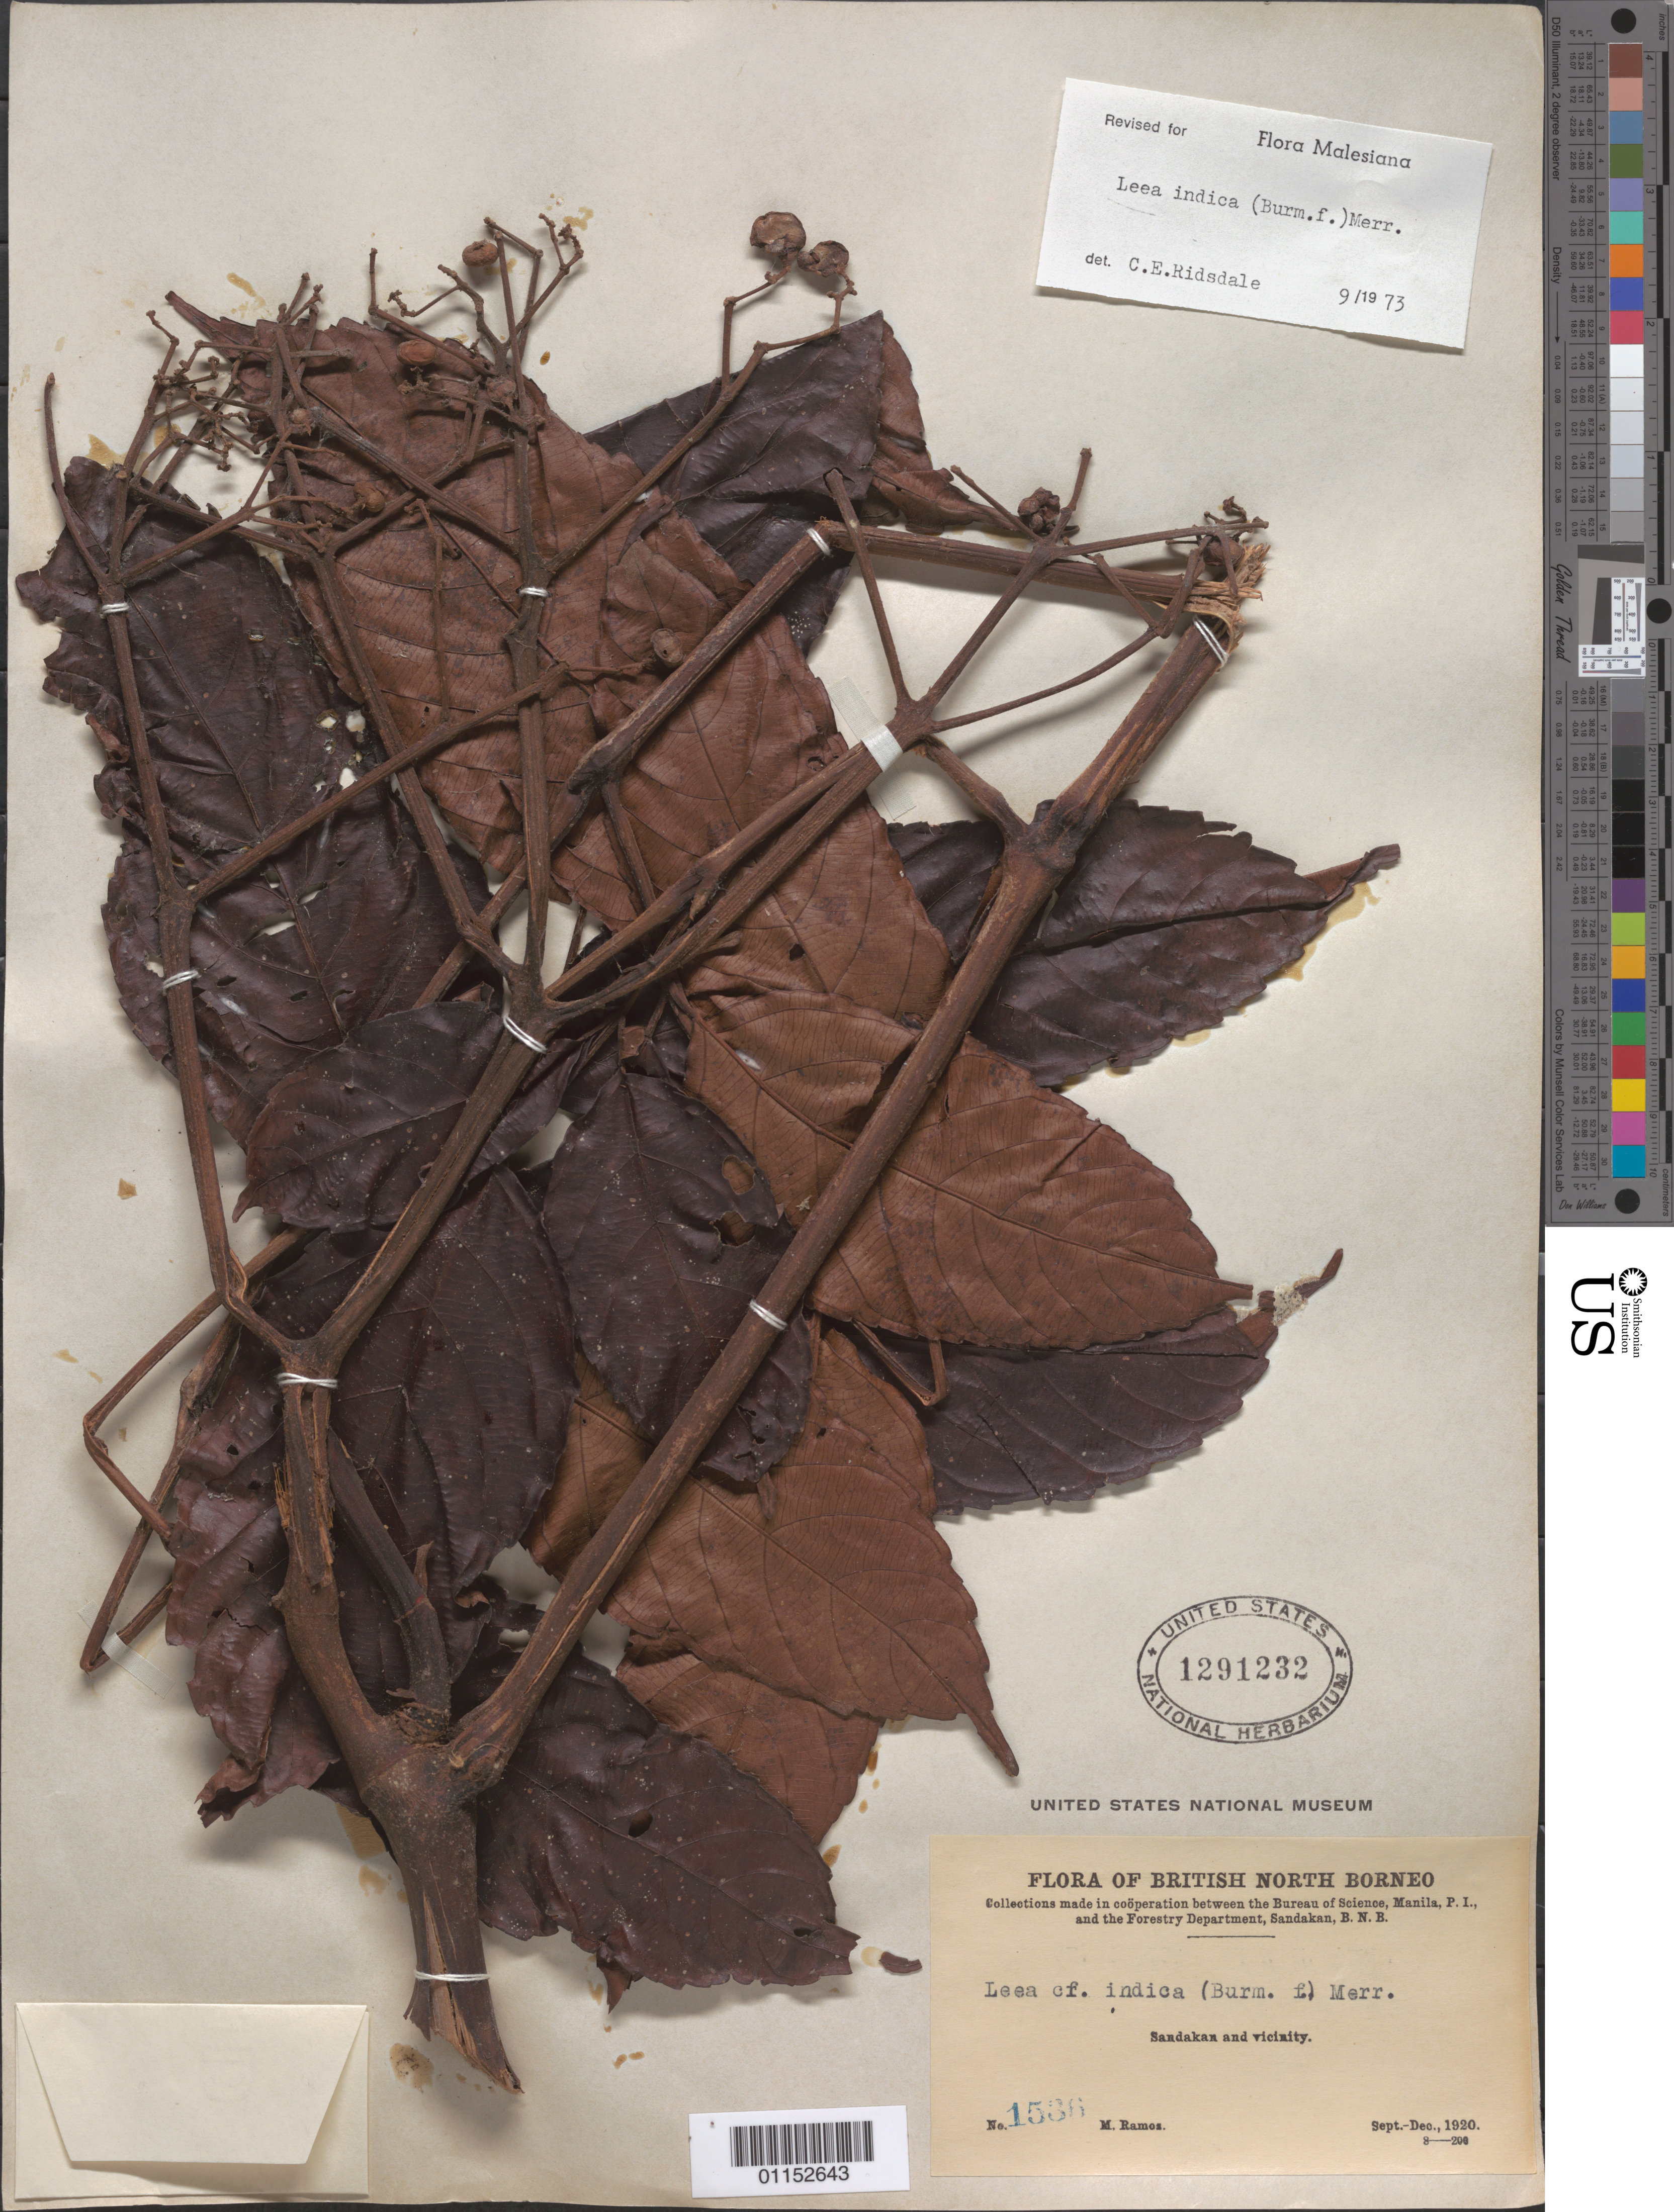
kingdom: Plantae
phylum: Tracheophyta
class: Magnoliopsida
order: Vitales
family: Vitaceae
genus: Leea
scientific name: Leea indica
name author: (Burm. f.) Merr.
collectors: M. Ramos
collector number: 1536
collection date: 1920-09/1920-12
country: Malaysia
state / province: Borneo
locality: Sandakan and vicinity.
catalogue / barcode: US 1291232